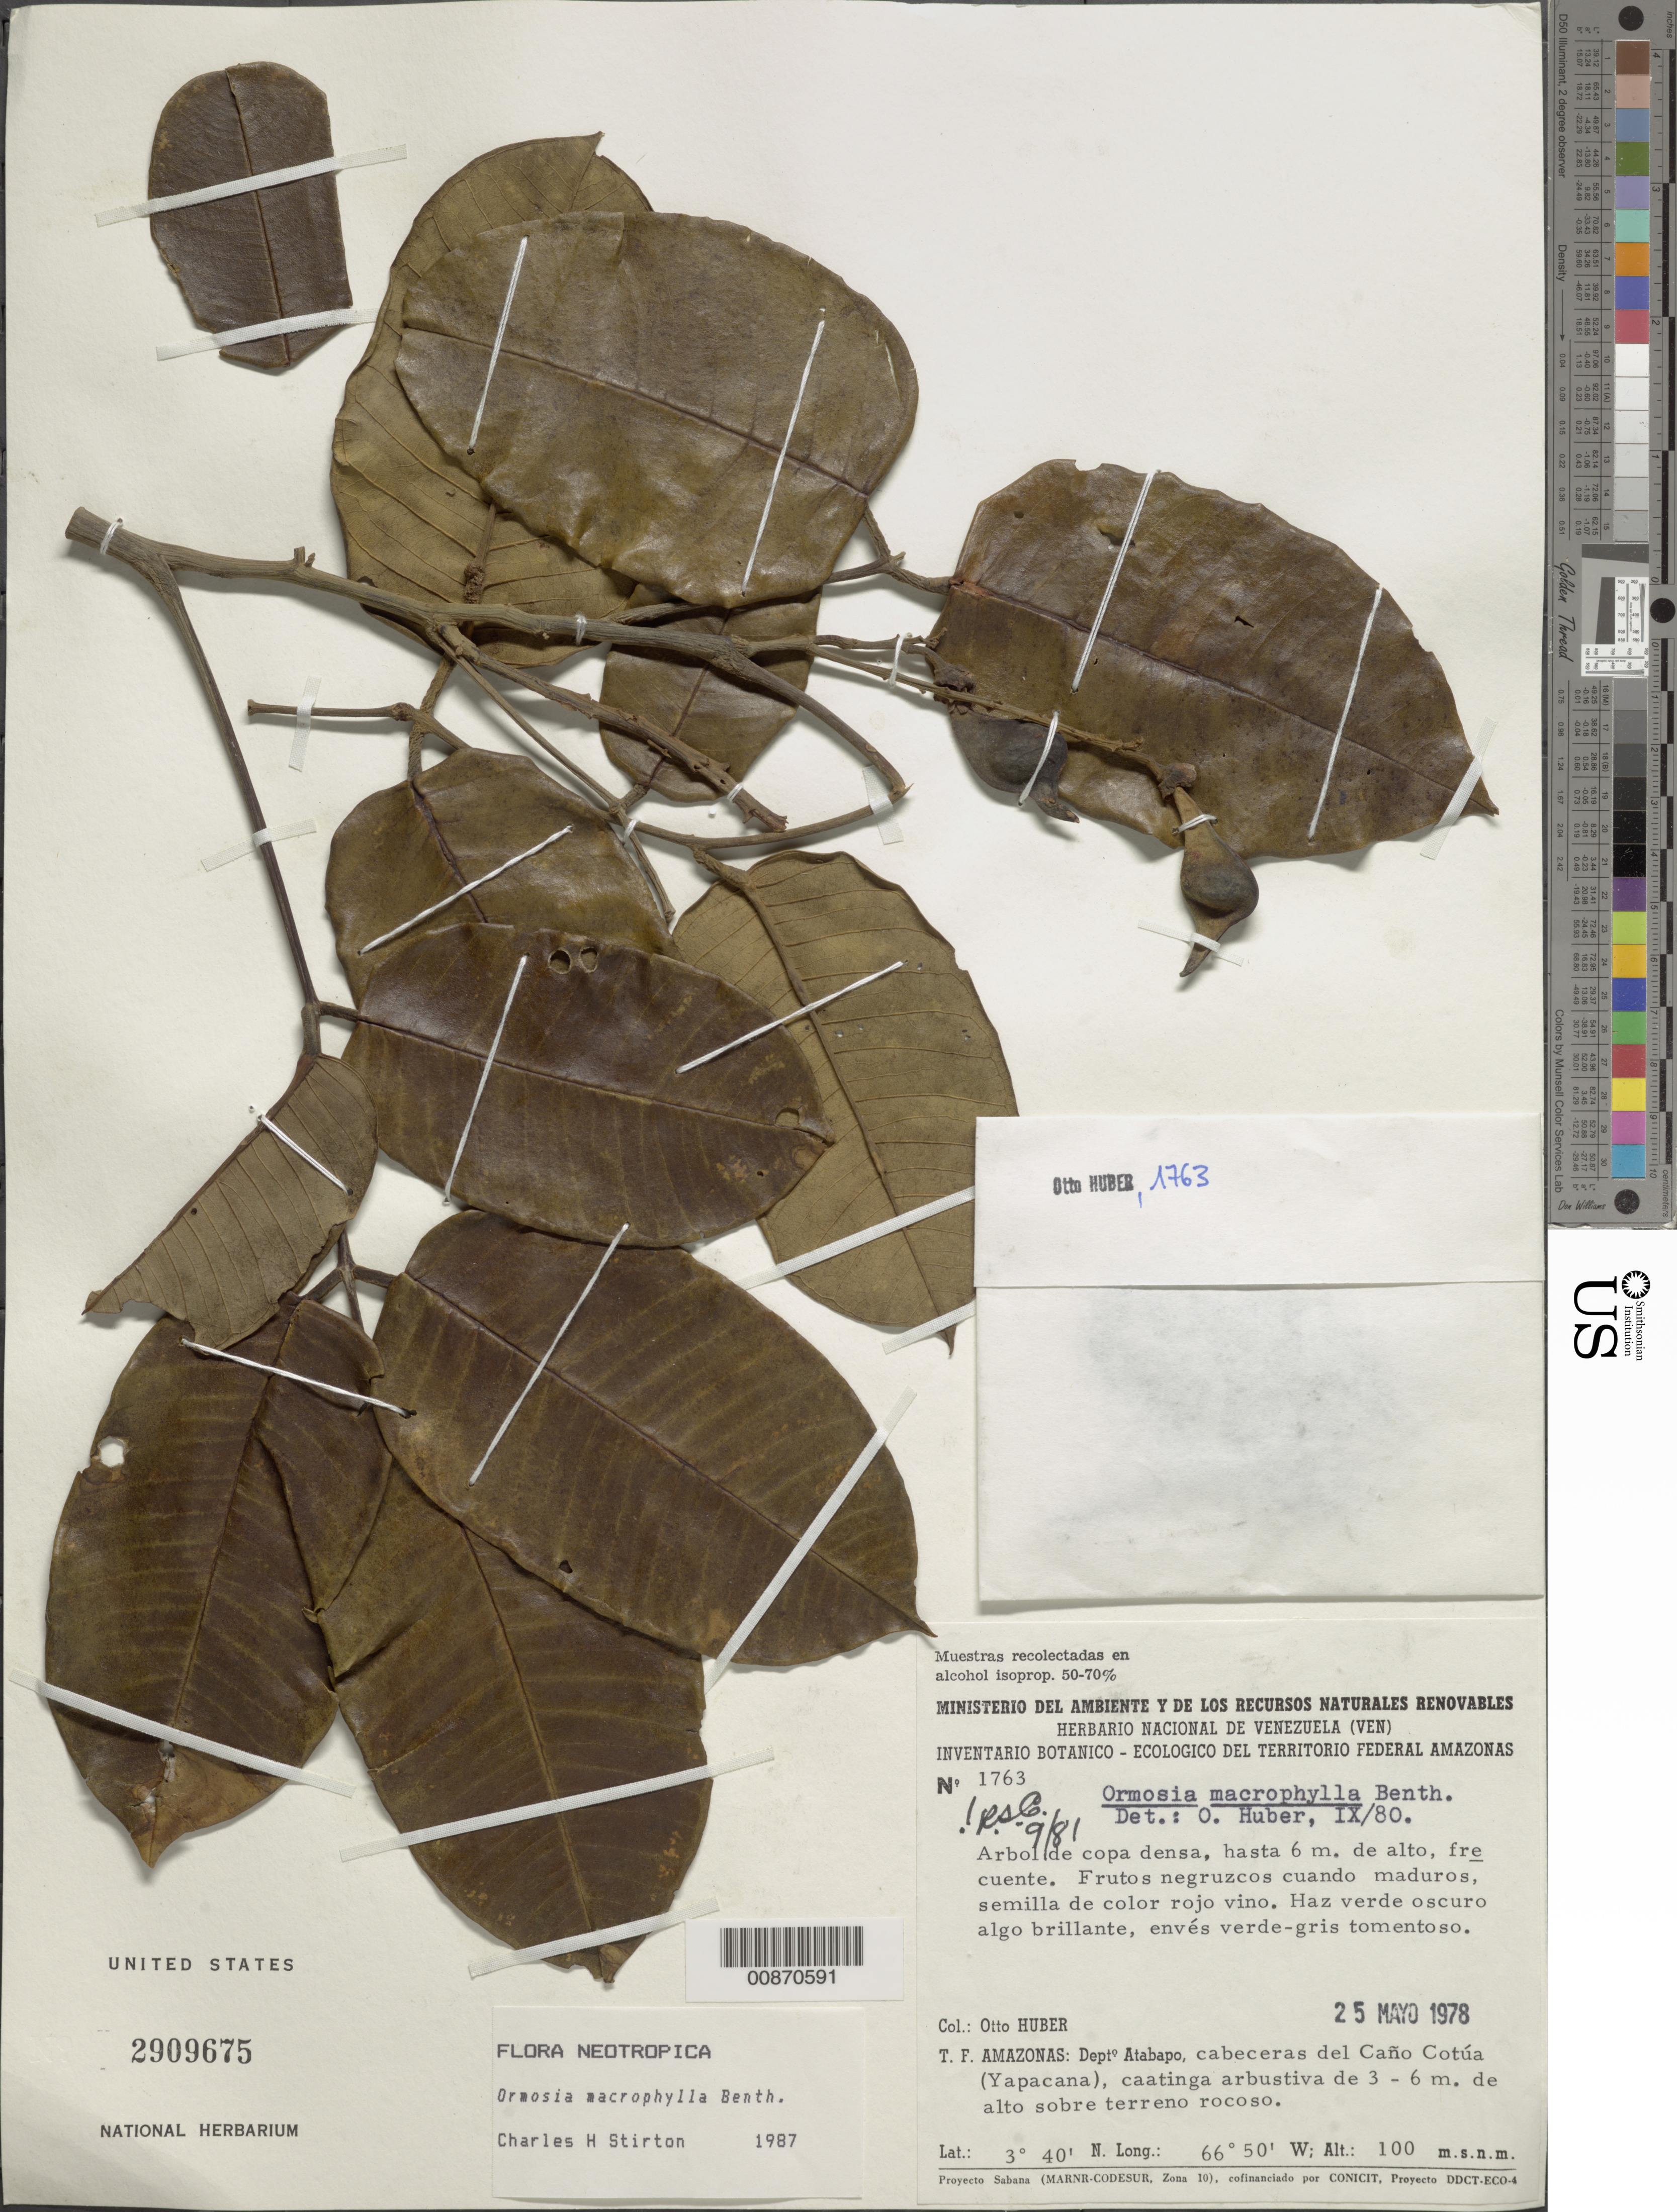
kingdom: Plantae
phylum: Tracheophyta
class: Magnoliopsida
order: Fabales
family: Fabaceae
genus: Ormosia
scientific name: Ormosia macrophylla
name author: Benth.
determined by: Stirton, Charles H.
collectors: O. Huber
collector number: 1763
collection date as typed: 25-May-78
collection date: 1978-05-25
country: Venezuela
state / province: Amazonas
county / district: Atabapo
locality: Caño Cotúa (Yapacana)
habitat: Caatinga arbustiva de 3-6m de alto sobre terreno rocoso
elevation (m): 100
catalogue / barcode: US 2909675